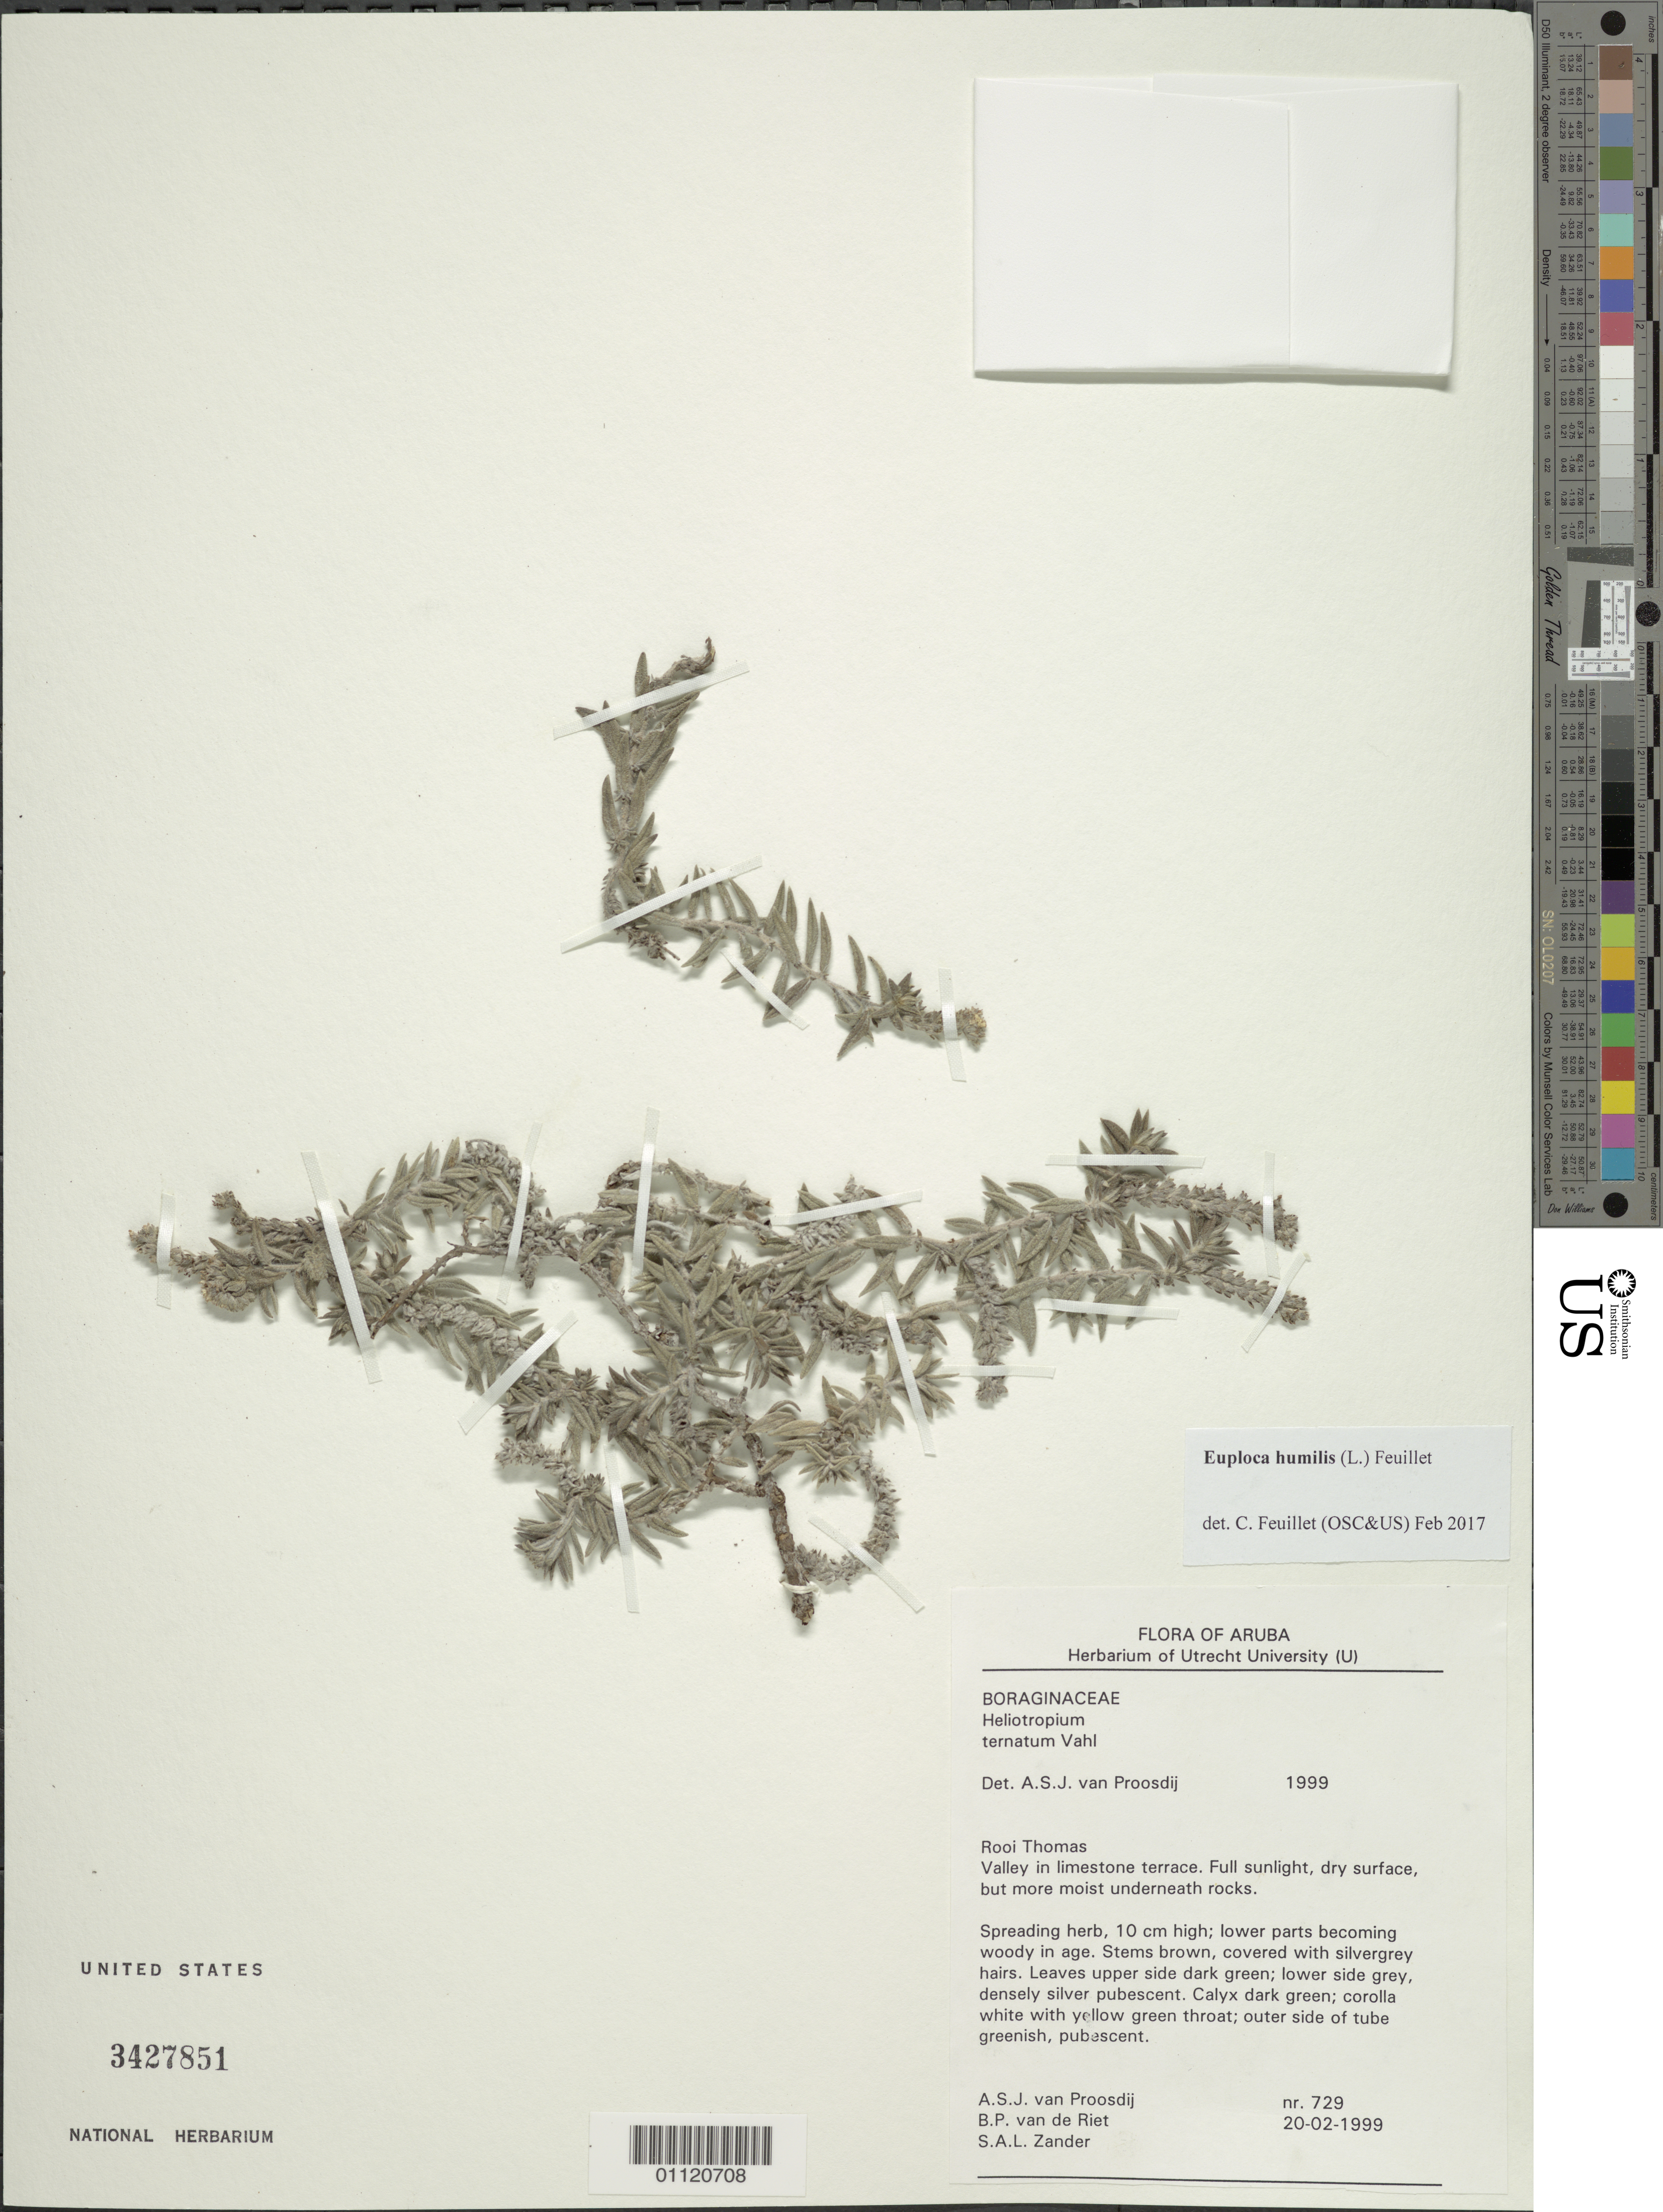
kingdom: Plantae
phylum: Tracheophyta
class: Magnoliopsida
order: Boraginales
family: Heliotropiaceae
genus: Heliotropium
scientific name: Heliotropium ternatum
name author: Vahl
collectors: A. Proosdij, B. Riet & S. Zander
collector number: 729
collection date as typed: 20 Feb 1999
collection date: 1999-02-20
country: Aruba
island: Aruba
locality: Rooi Thomas: Valley in limestone terrace; full sunlight, dry surface, but more moist underneath rocks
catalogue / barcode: US 3427851